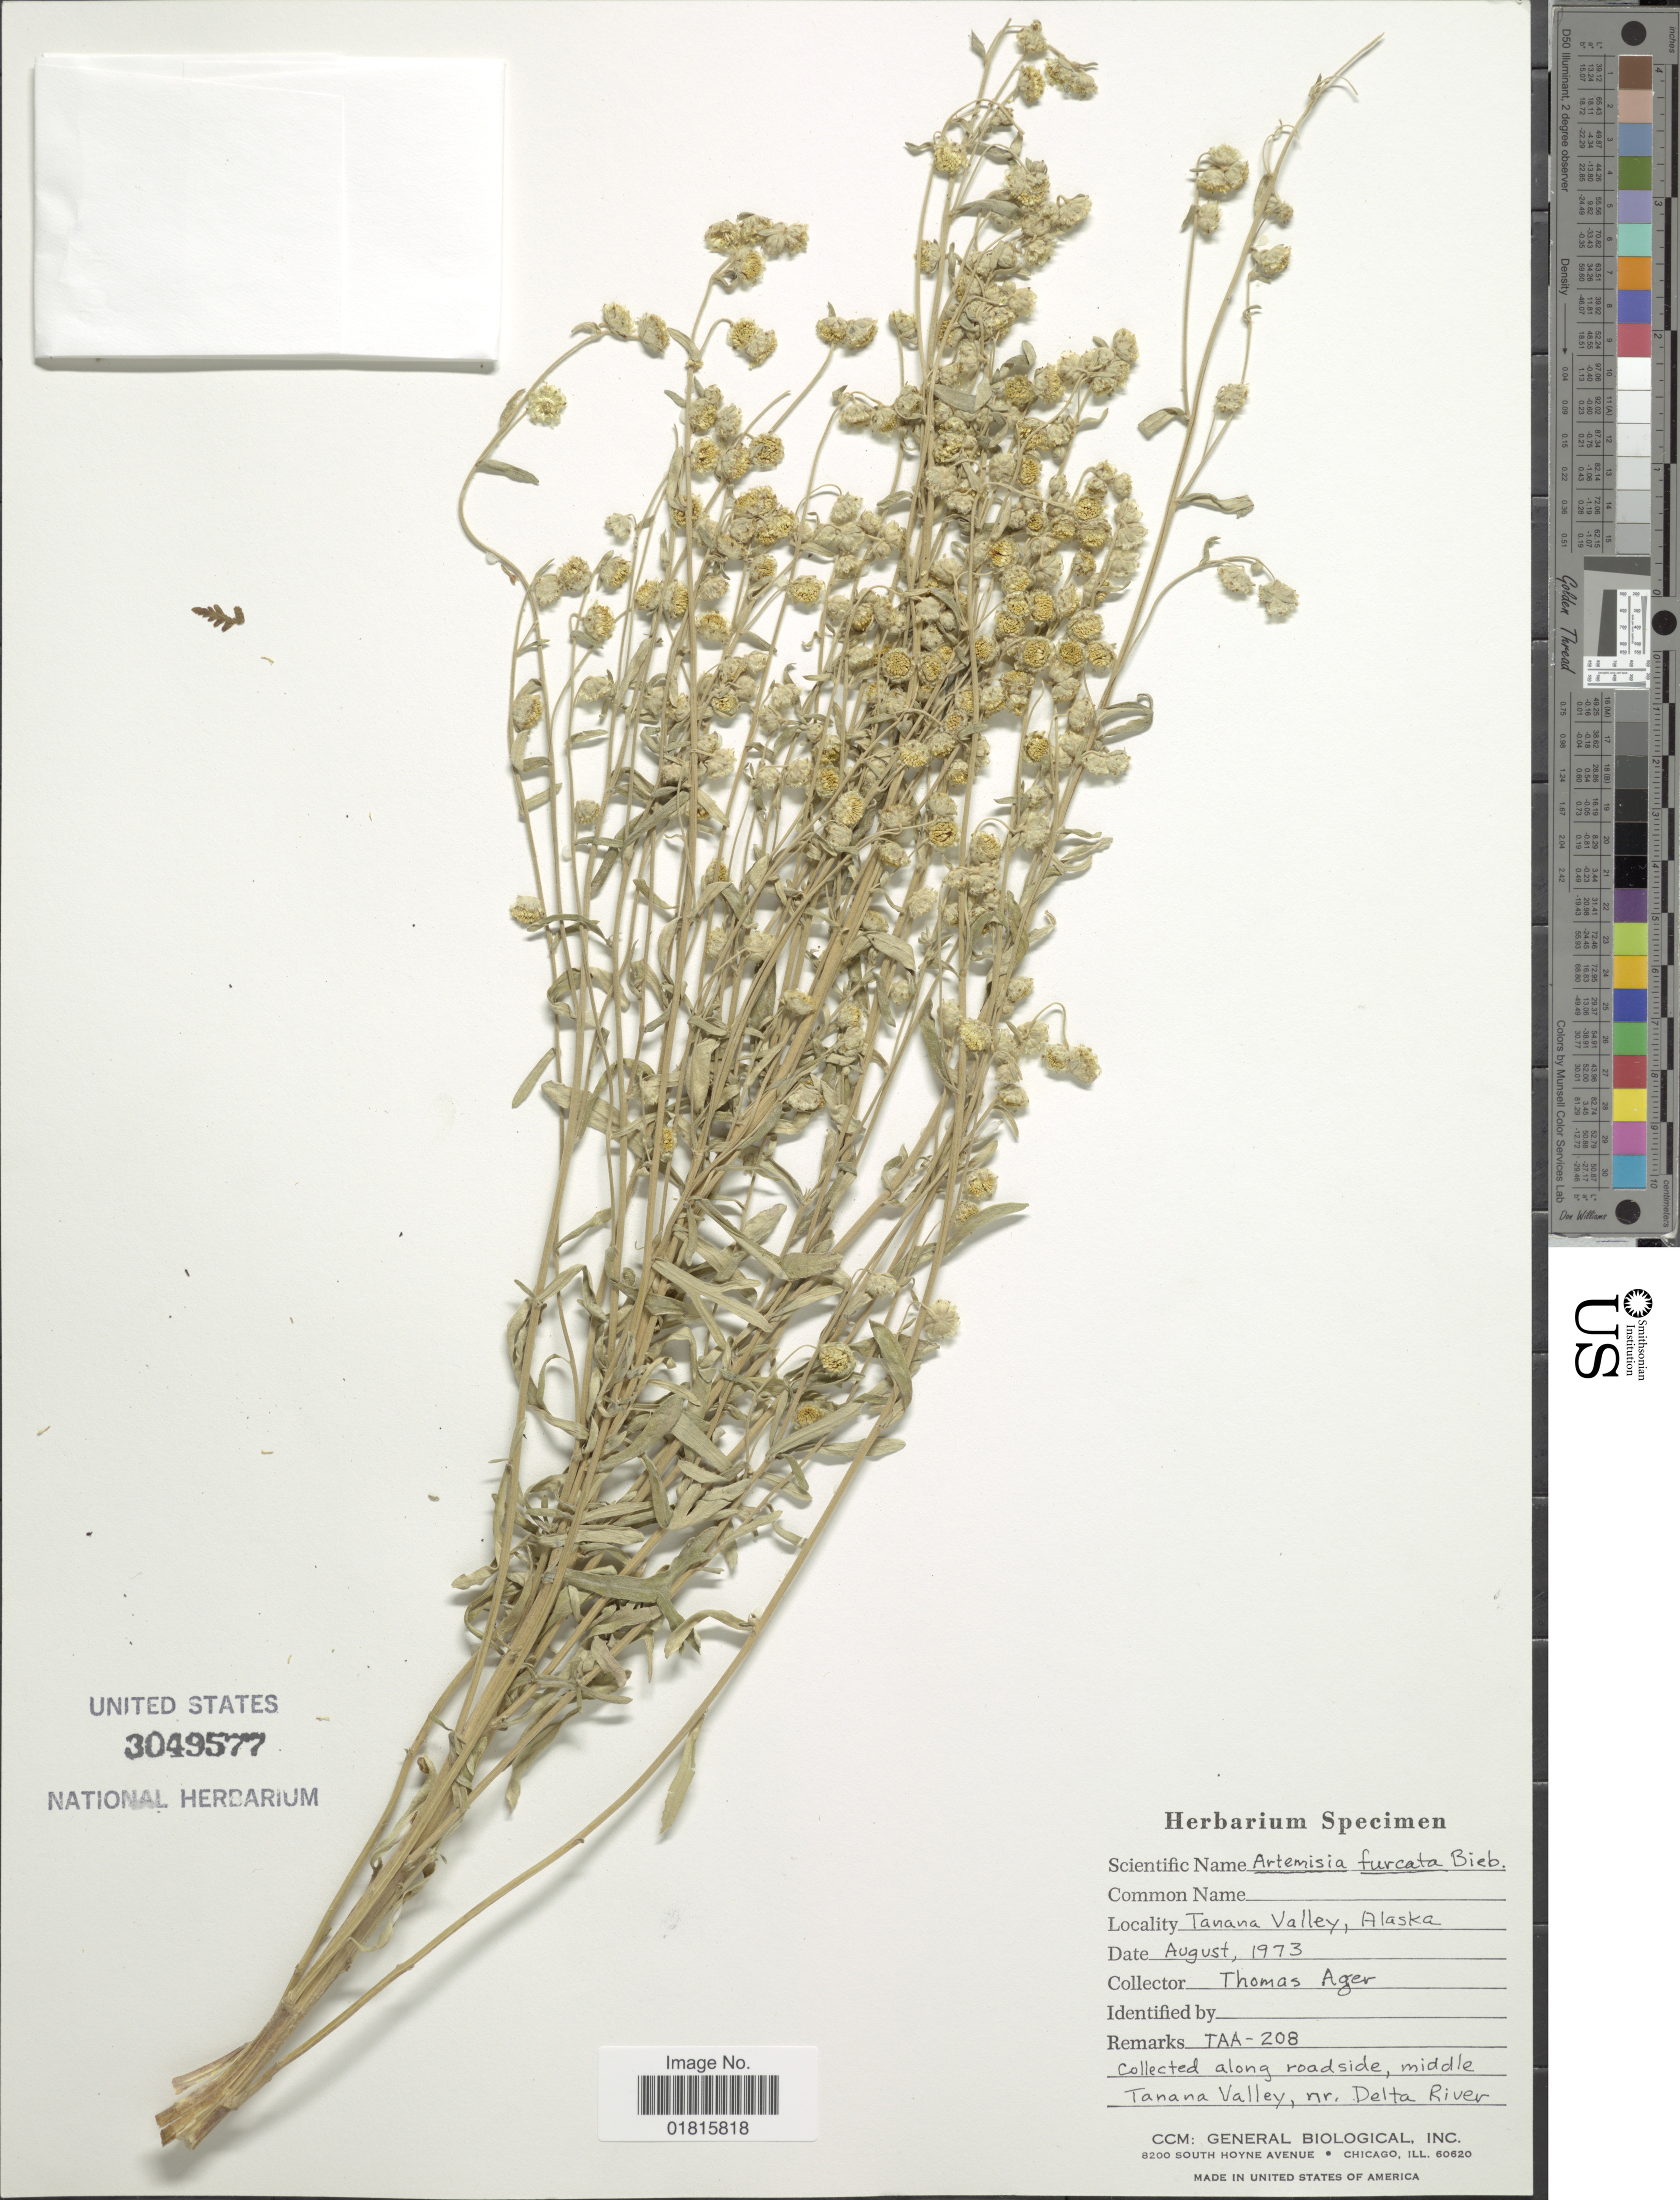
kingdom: Plantae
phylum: Tracheophyta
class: Magnoliopsida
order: Asterales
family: Asteraceae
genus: Artemisia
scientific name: Artemisia furcata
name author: M. Bieb.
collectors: T. A. Ager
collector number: TAA-208?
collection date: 1973-08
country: United States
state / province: Alaska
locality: Tanana Valley, along roadside, middle Tanana Valley, nr. Delta River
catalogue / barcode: US 3049577